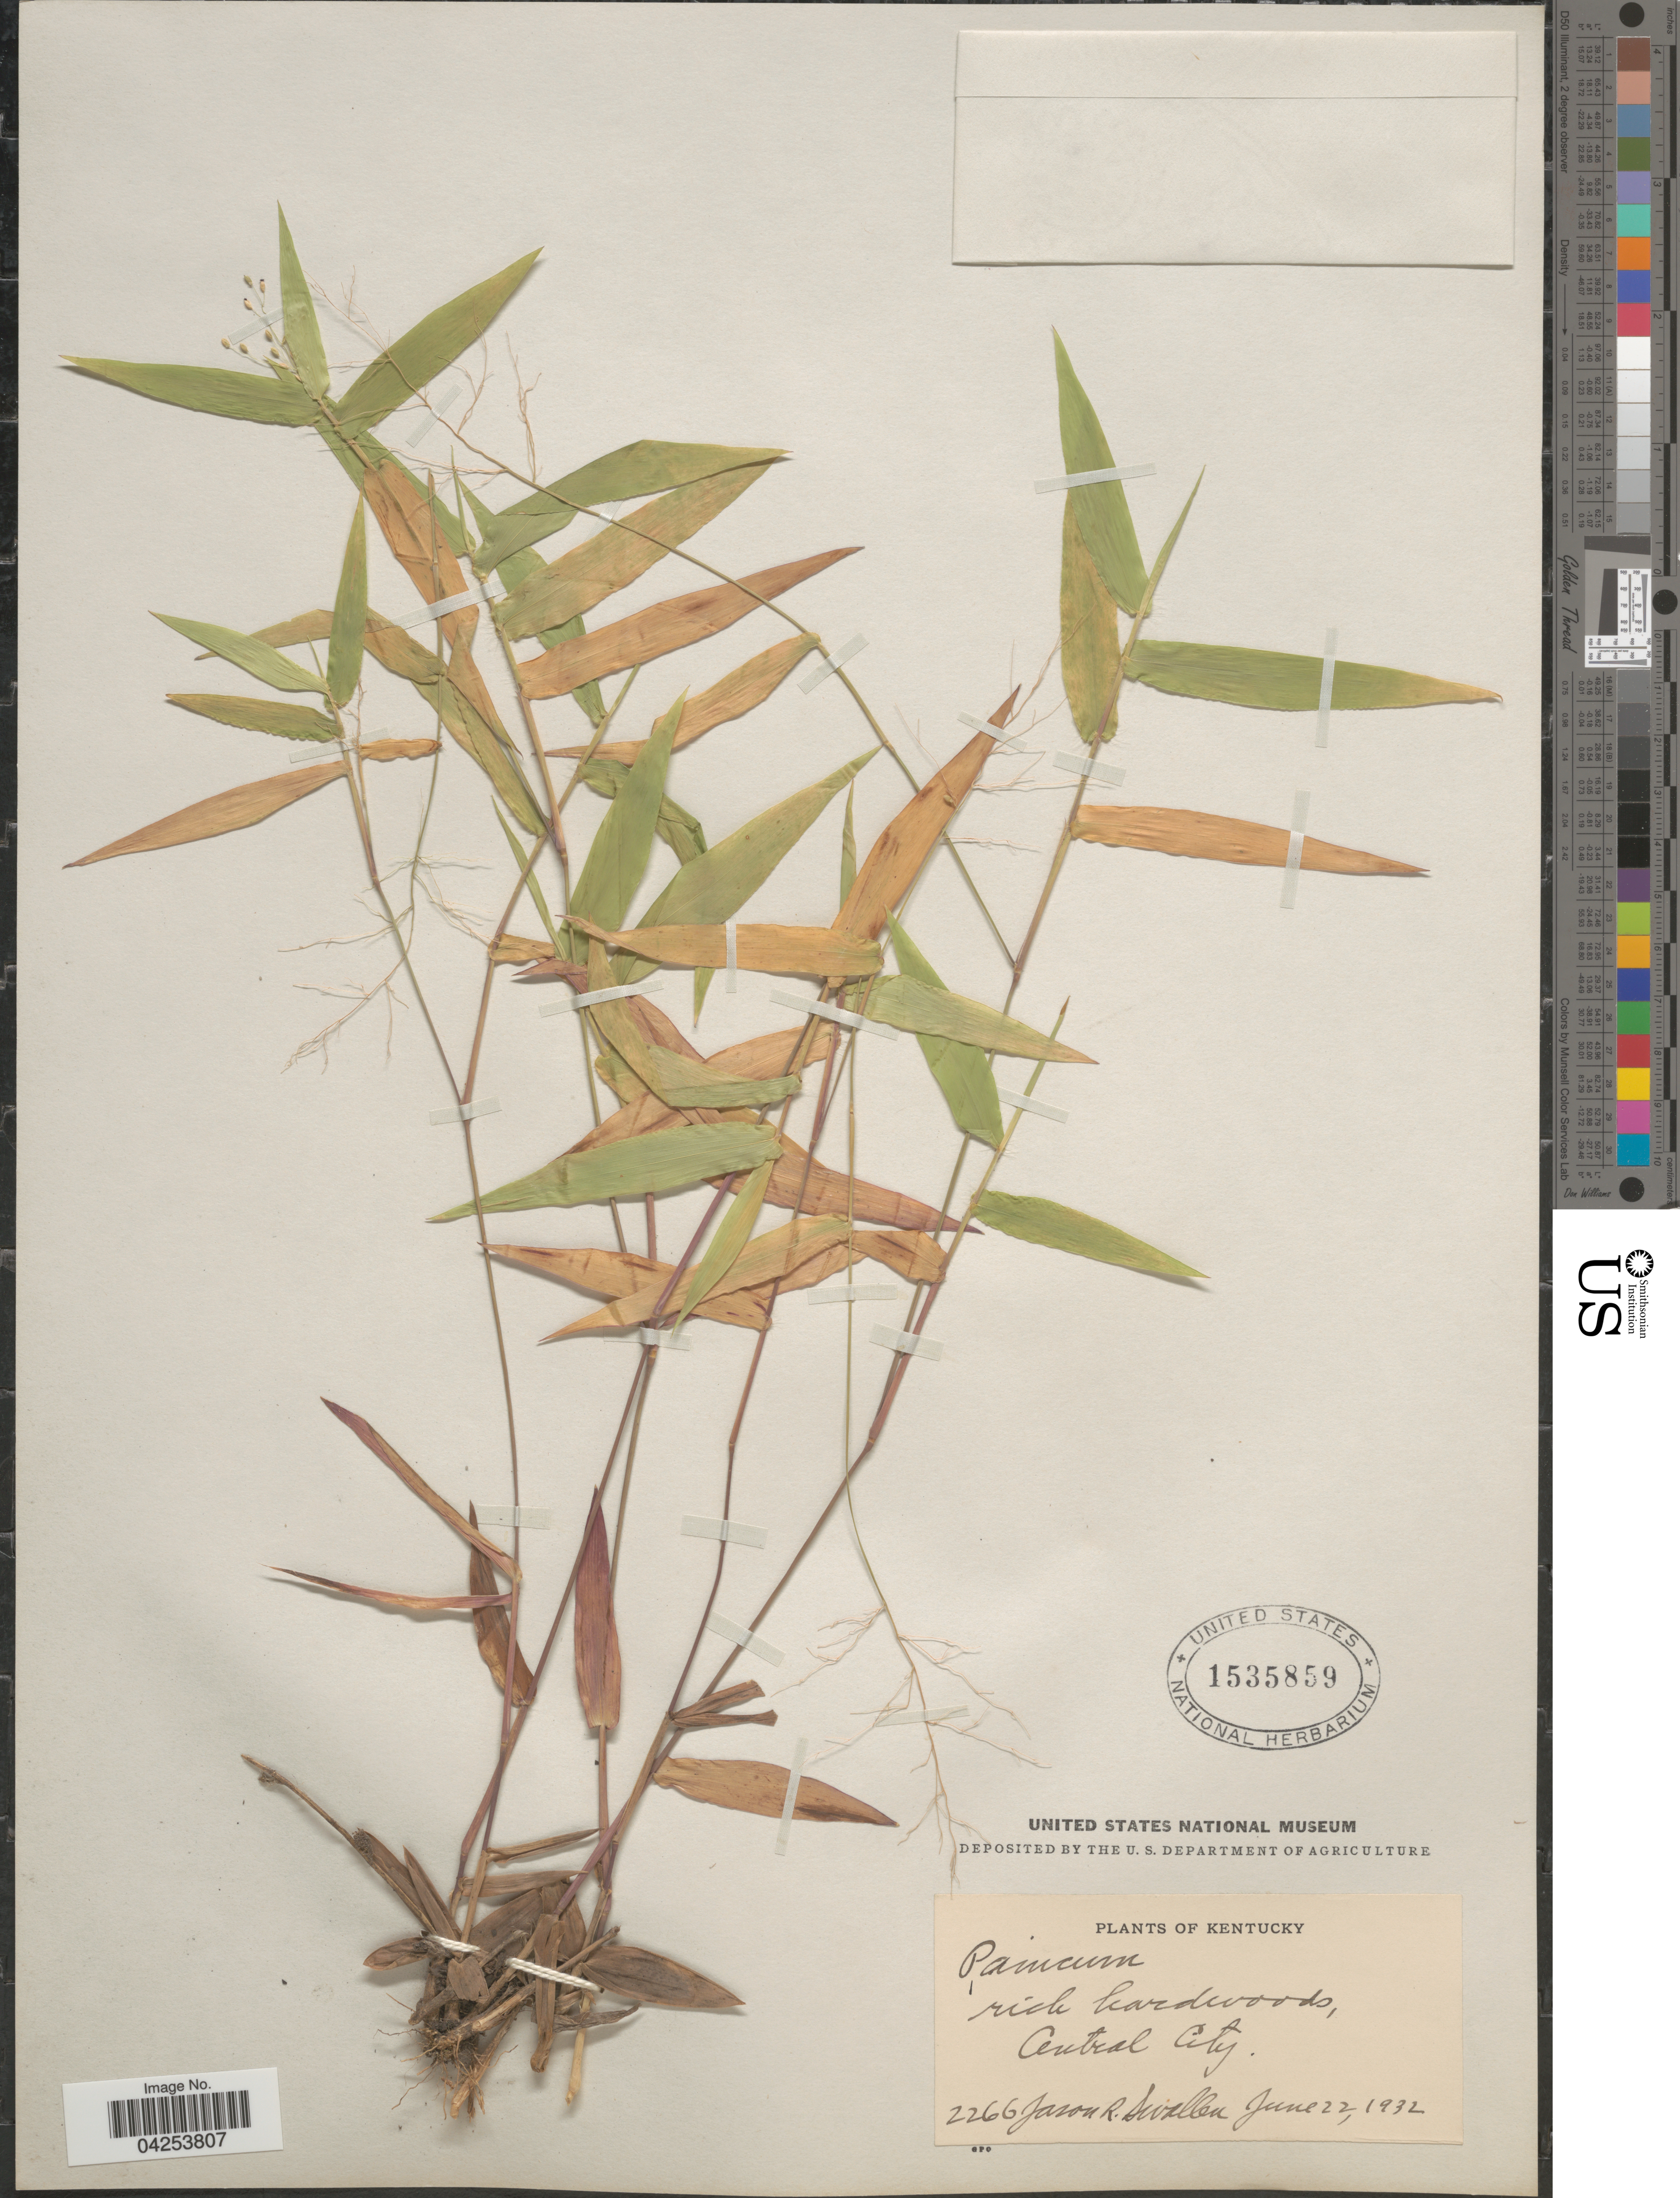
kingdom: Plantae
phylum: Tracheophyta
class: Liliopsida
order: Poales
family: Poaceae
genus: Dichanthelium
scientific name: Dichanthelium commutatum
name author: (Schult.) Gould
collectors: J. R. Swallen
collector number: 2266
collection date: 1932-06-22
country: United States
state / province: Kentucky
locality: Rich hardwoods, Central City.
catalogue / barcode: US 1535859